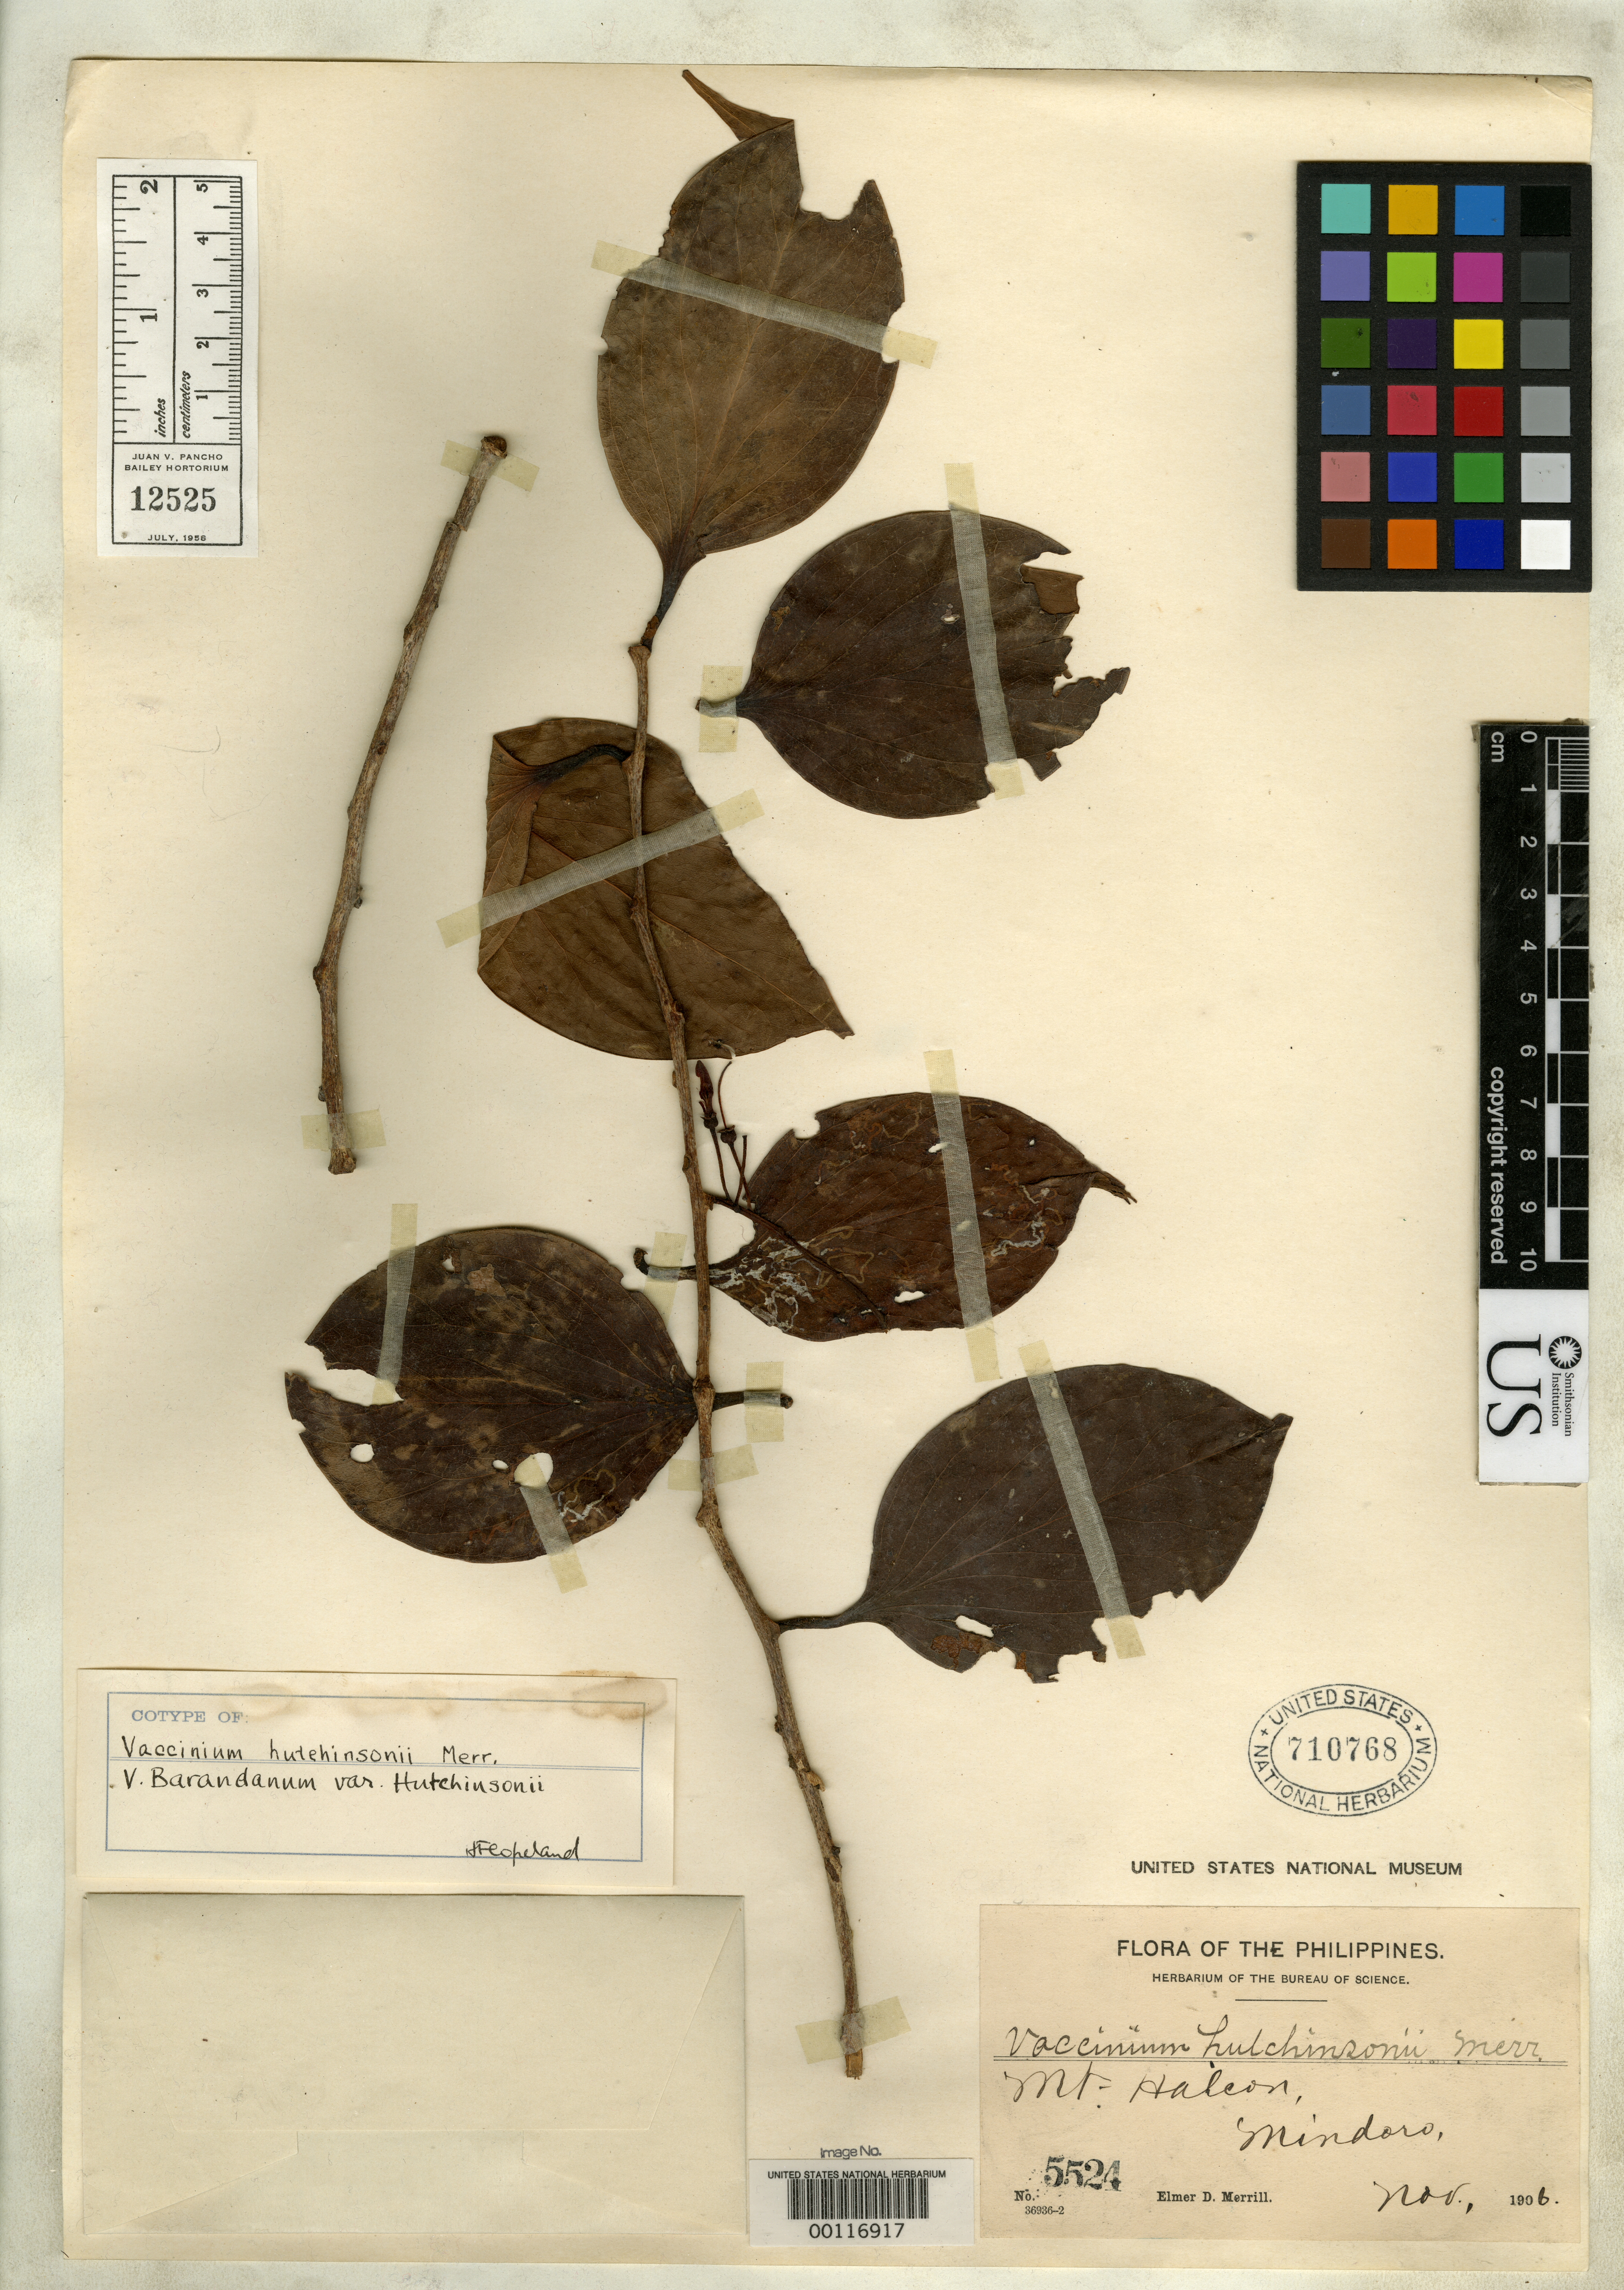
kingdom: Plantae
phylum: Tracheophyta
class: Magnoliopsida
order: Ericales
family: Ericaceae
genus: Vaccinium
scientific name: Vaccinium hutchinsonii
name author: Merr.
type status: Isotype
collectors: E. D. Merrill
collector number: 5524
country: Philippines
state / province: Mimaropa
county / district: Mindoro Oriental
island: Mindoro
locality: Mount Halcon.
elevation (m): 2000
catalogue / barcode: US 710768